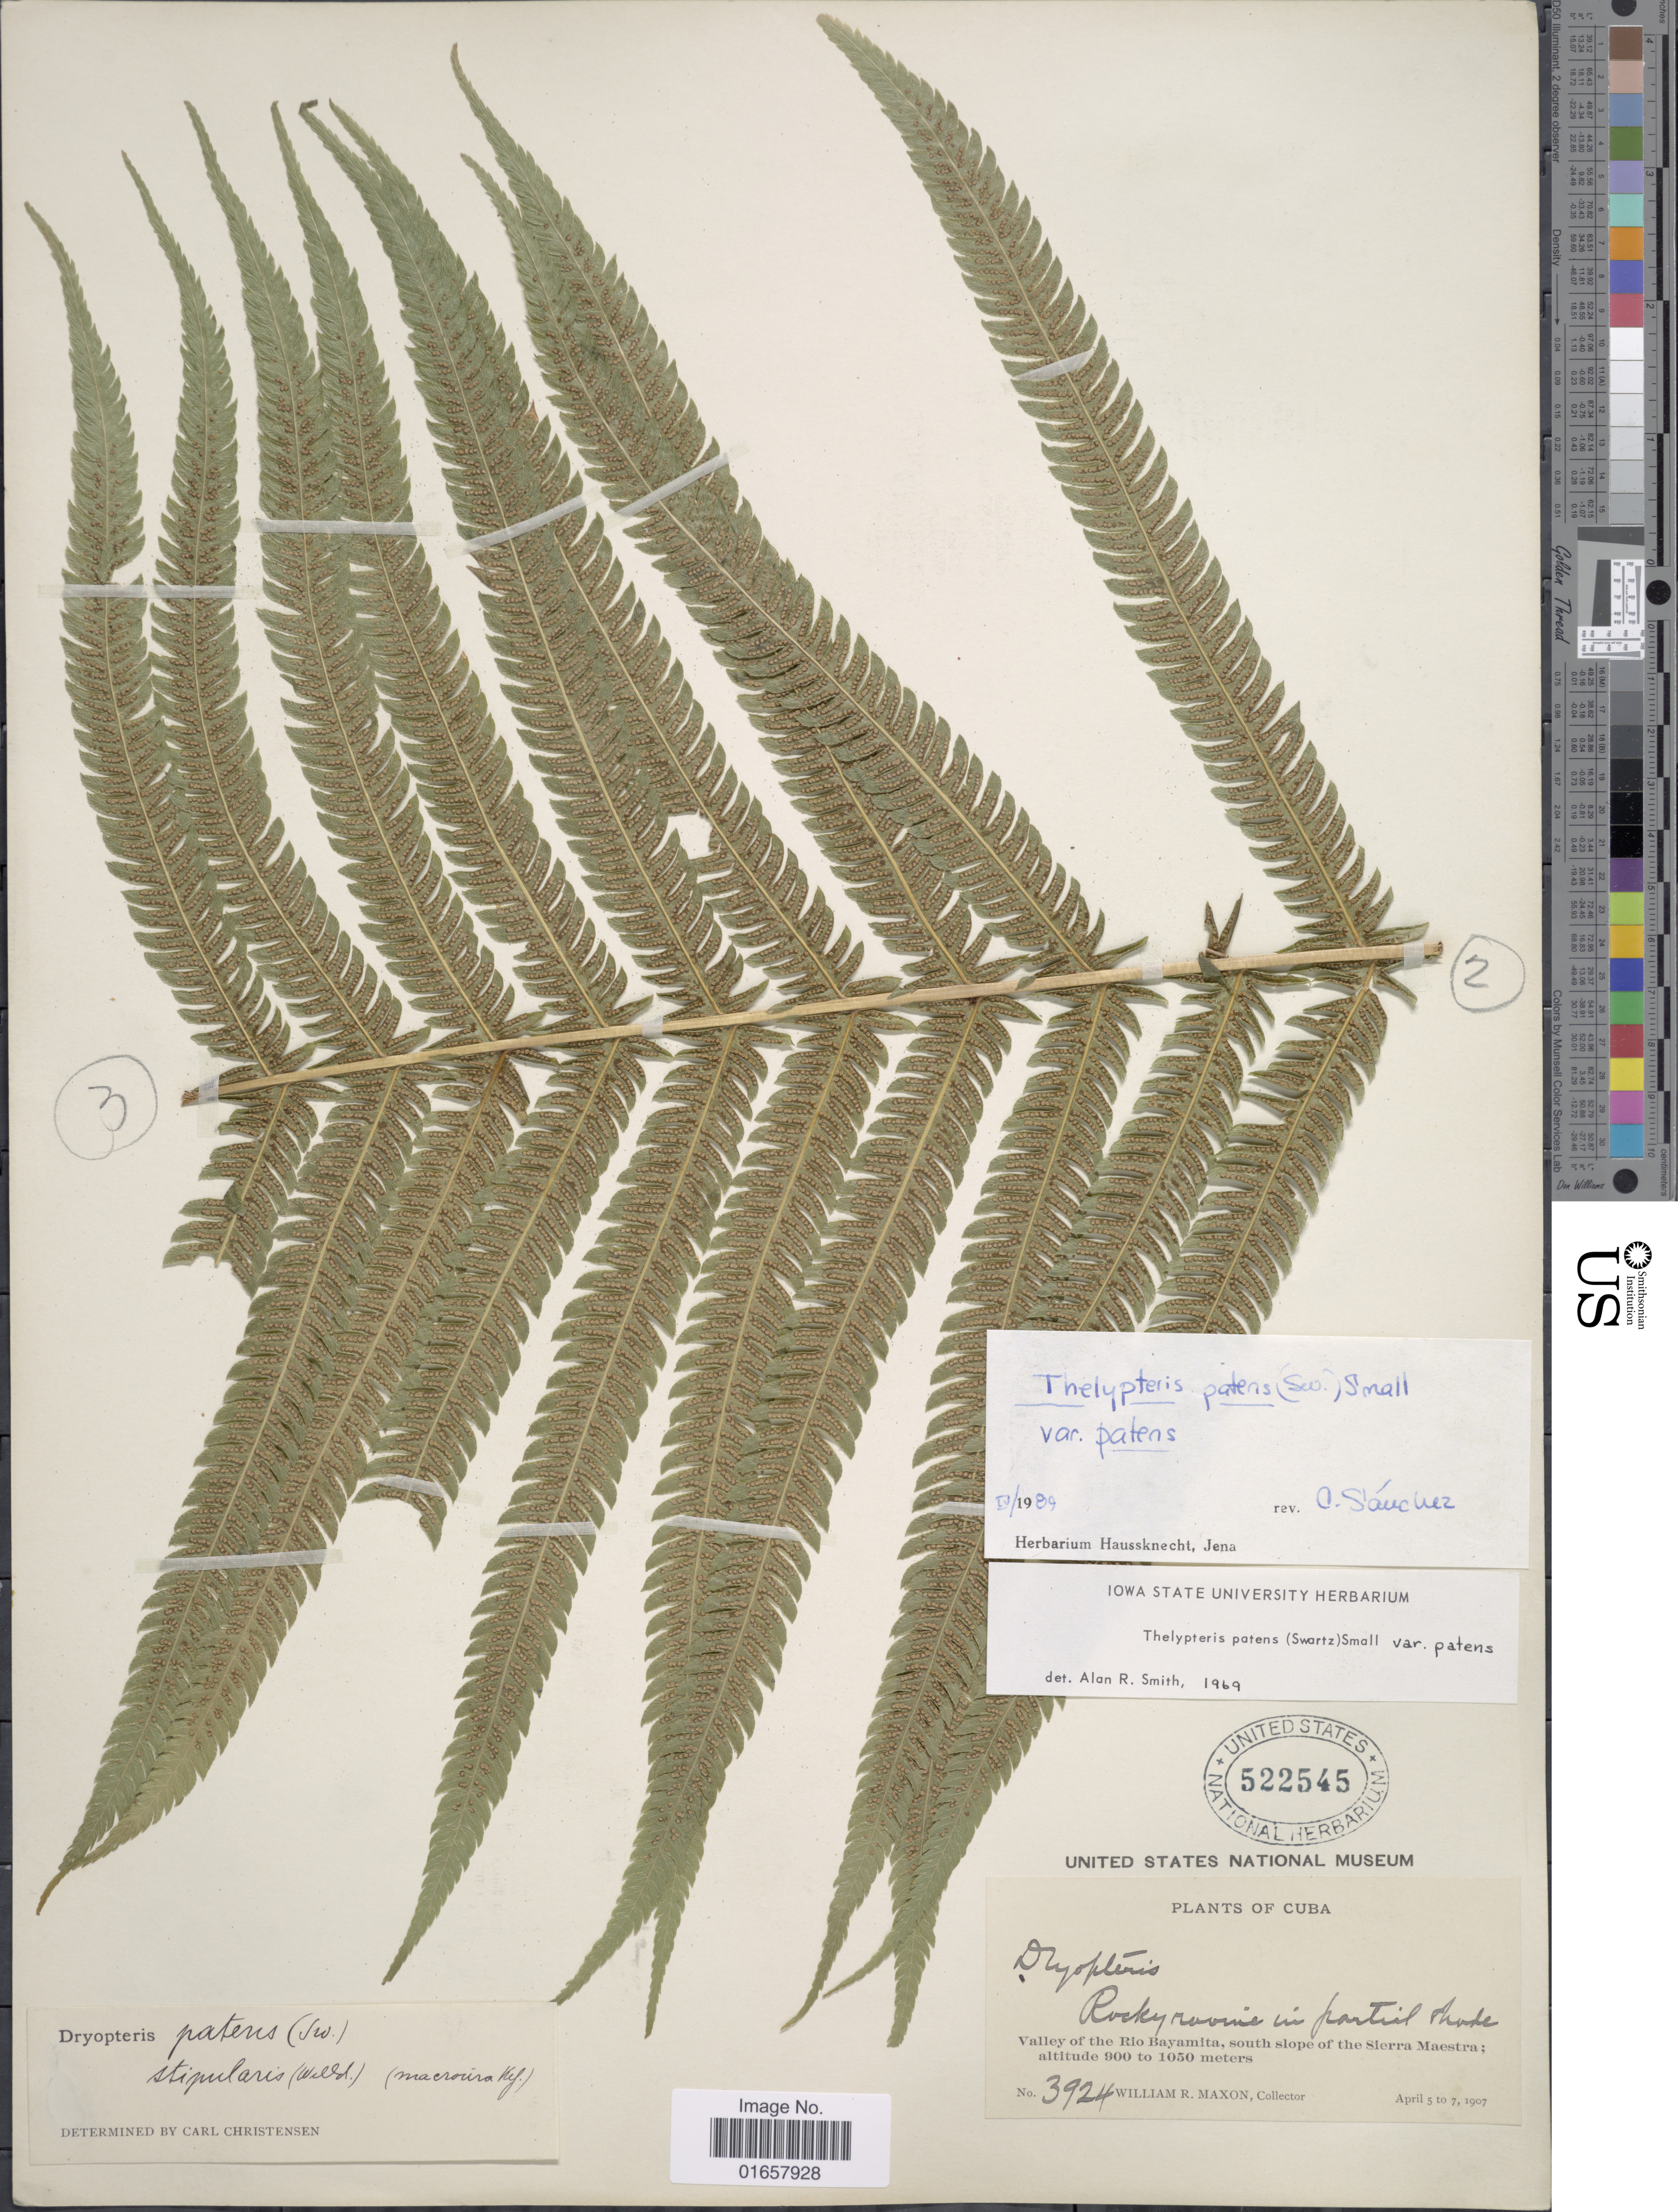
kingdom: Plantae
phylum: Tracheophyta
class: Polypodiopsida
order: Polypodiales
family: Thelypteridaceae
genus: Christella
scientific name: Christella patens var. patens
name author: (Sw.) Holttum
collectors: W. R. Maxon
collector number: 3924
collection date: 1907-04-05/1907-04-07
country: Cuba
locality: Cuba, Valley of the Rio Bayamita, south slope of the Sierra Maestra.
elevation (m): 900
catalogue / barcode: US 522545